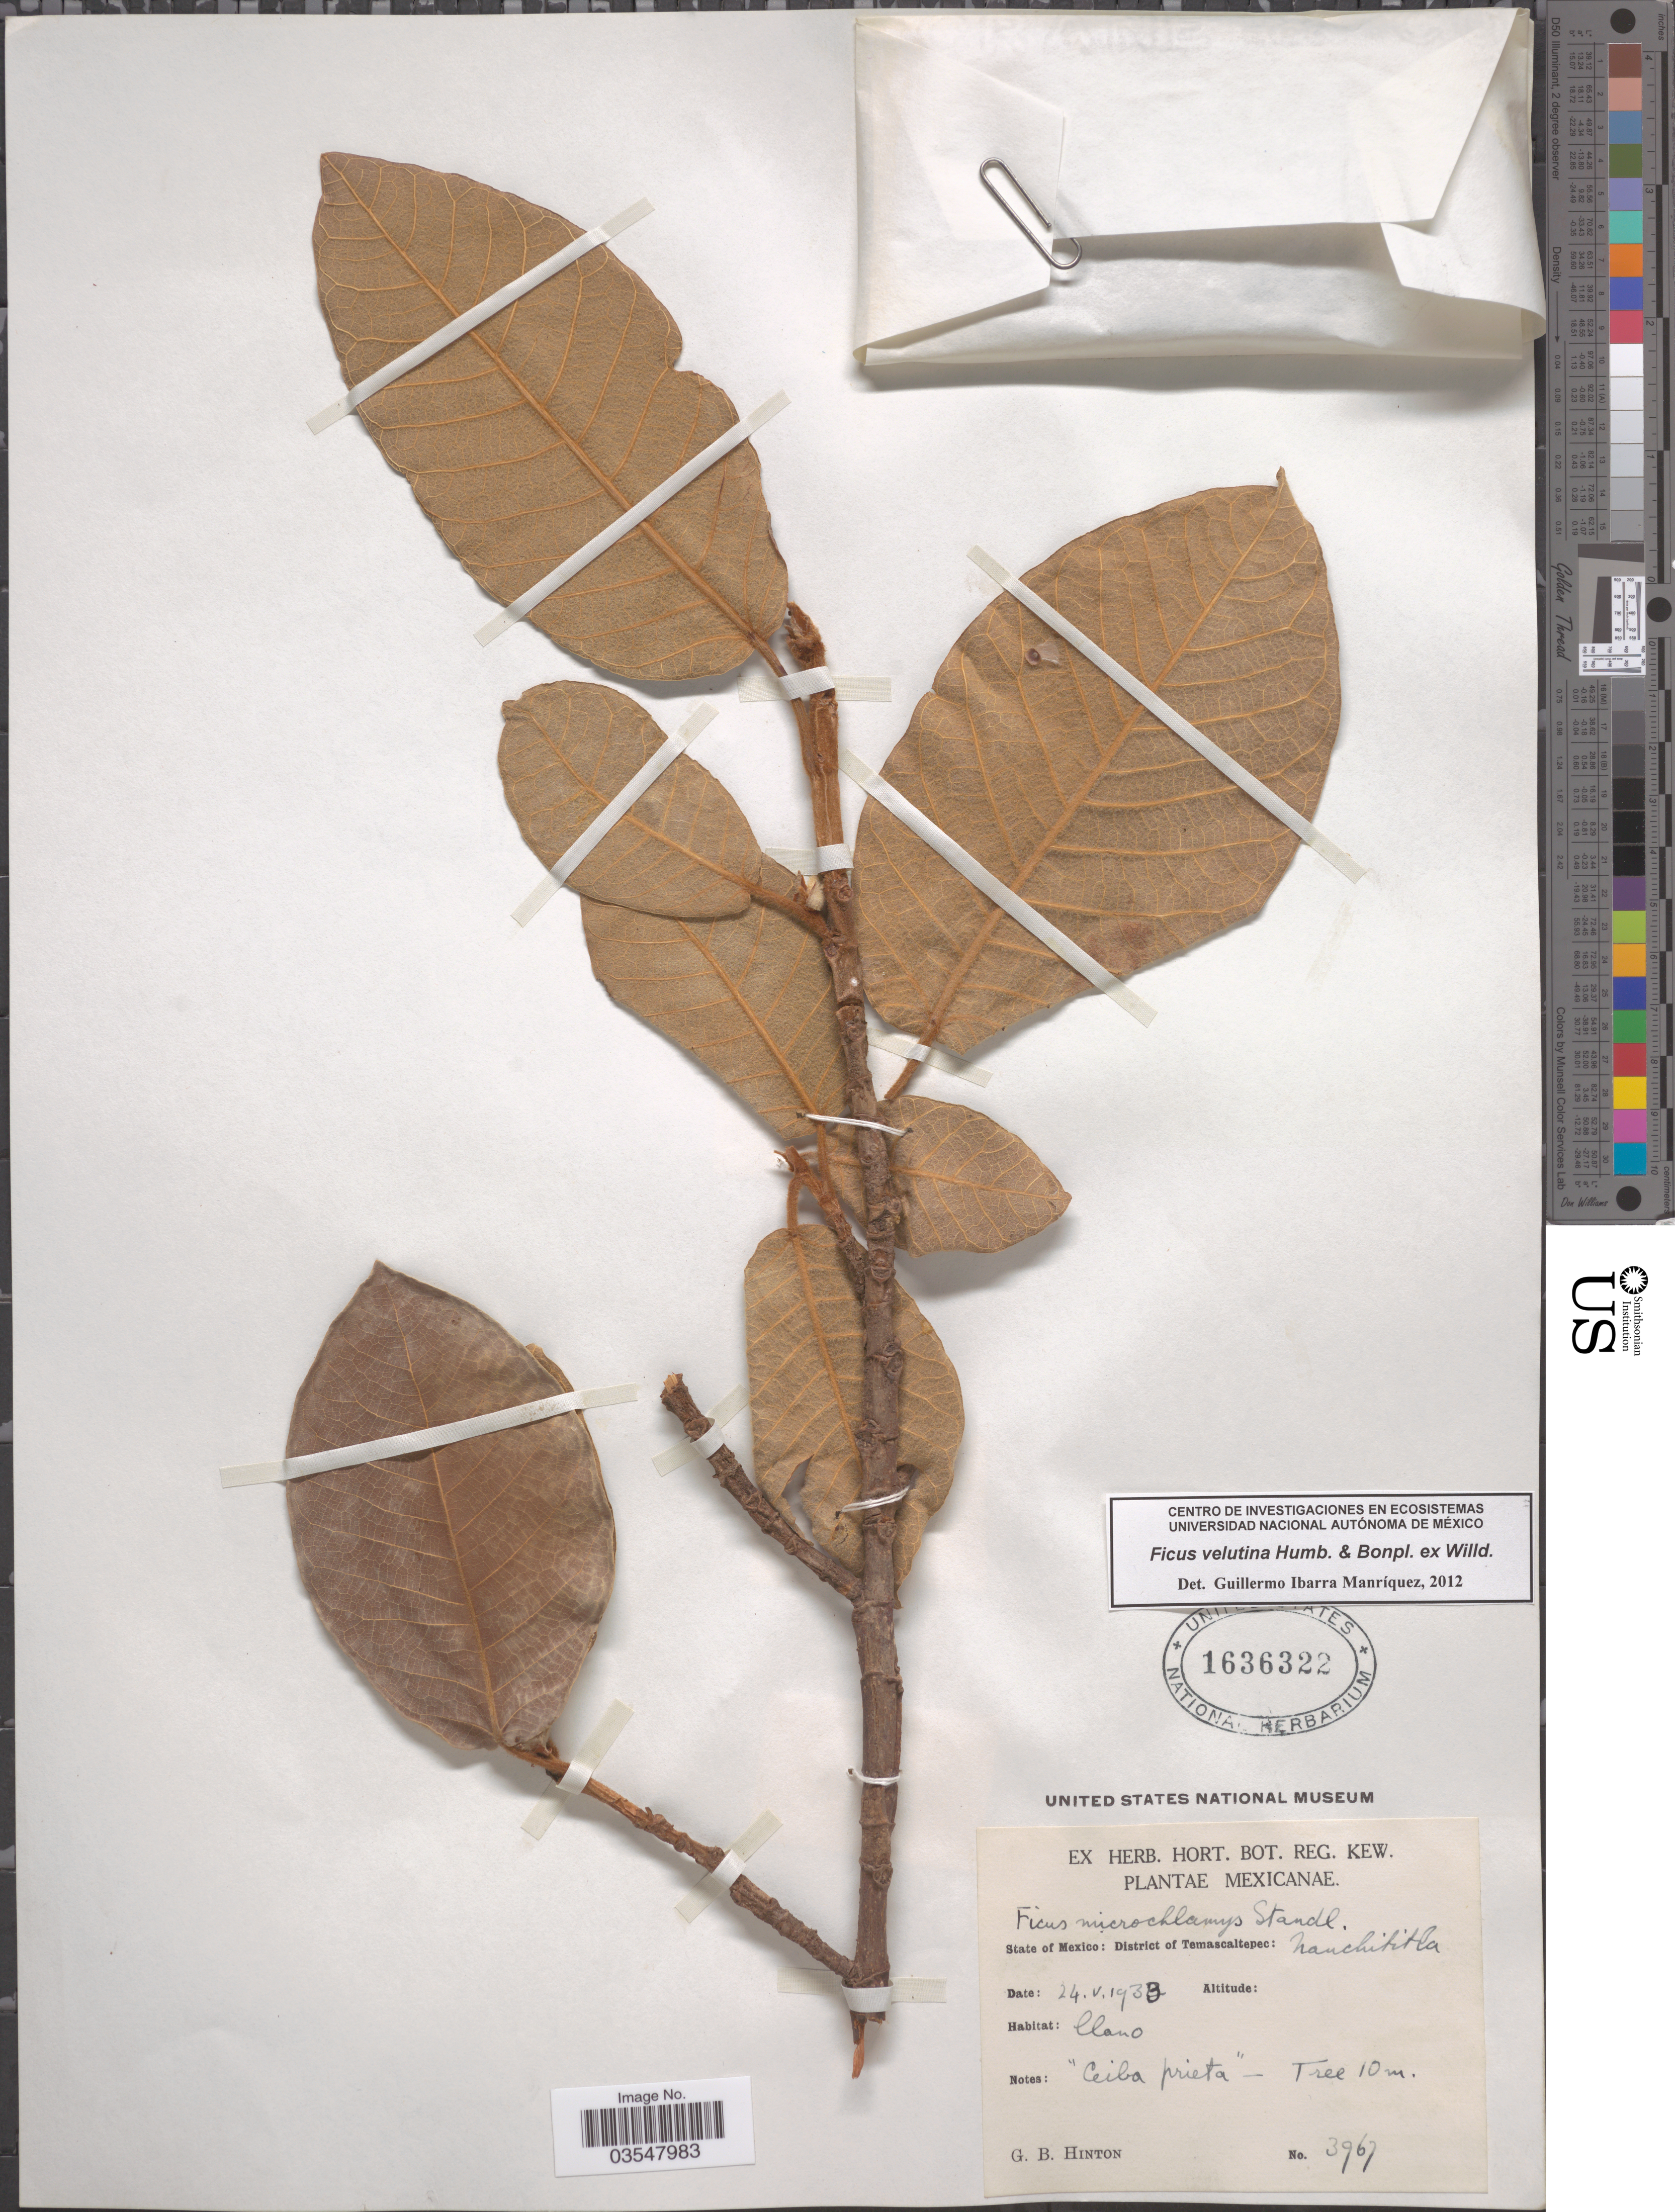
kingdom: Plantae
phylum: Tracheophyta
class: Magnoliopsida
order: Rosales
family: Moraceae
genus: Ficus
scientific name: Ficus velutina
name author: Humb. & Bonpl. ex Willd.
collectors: G. B. Hinton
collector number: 3967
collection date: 1933-05-24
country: Mexico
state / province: México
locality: District of Temascaltepec. Nanchititla.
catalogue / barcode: US 1636322